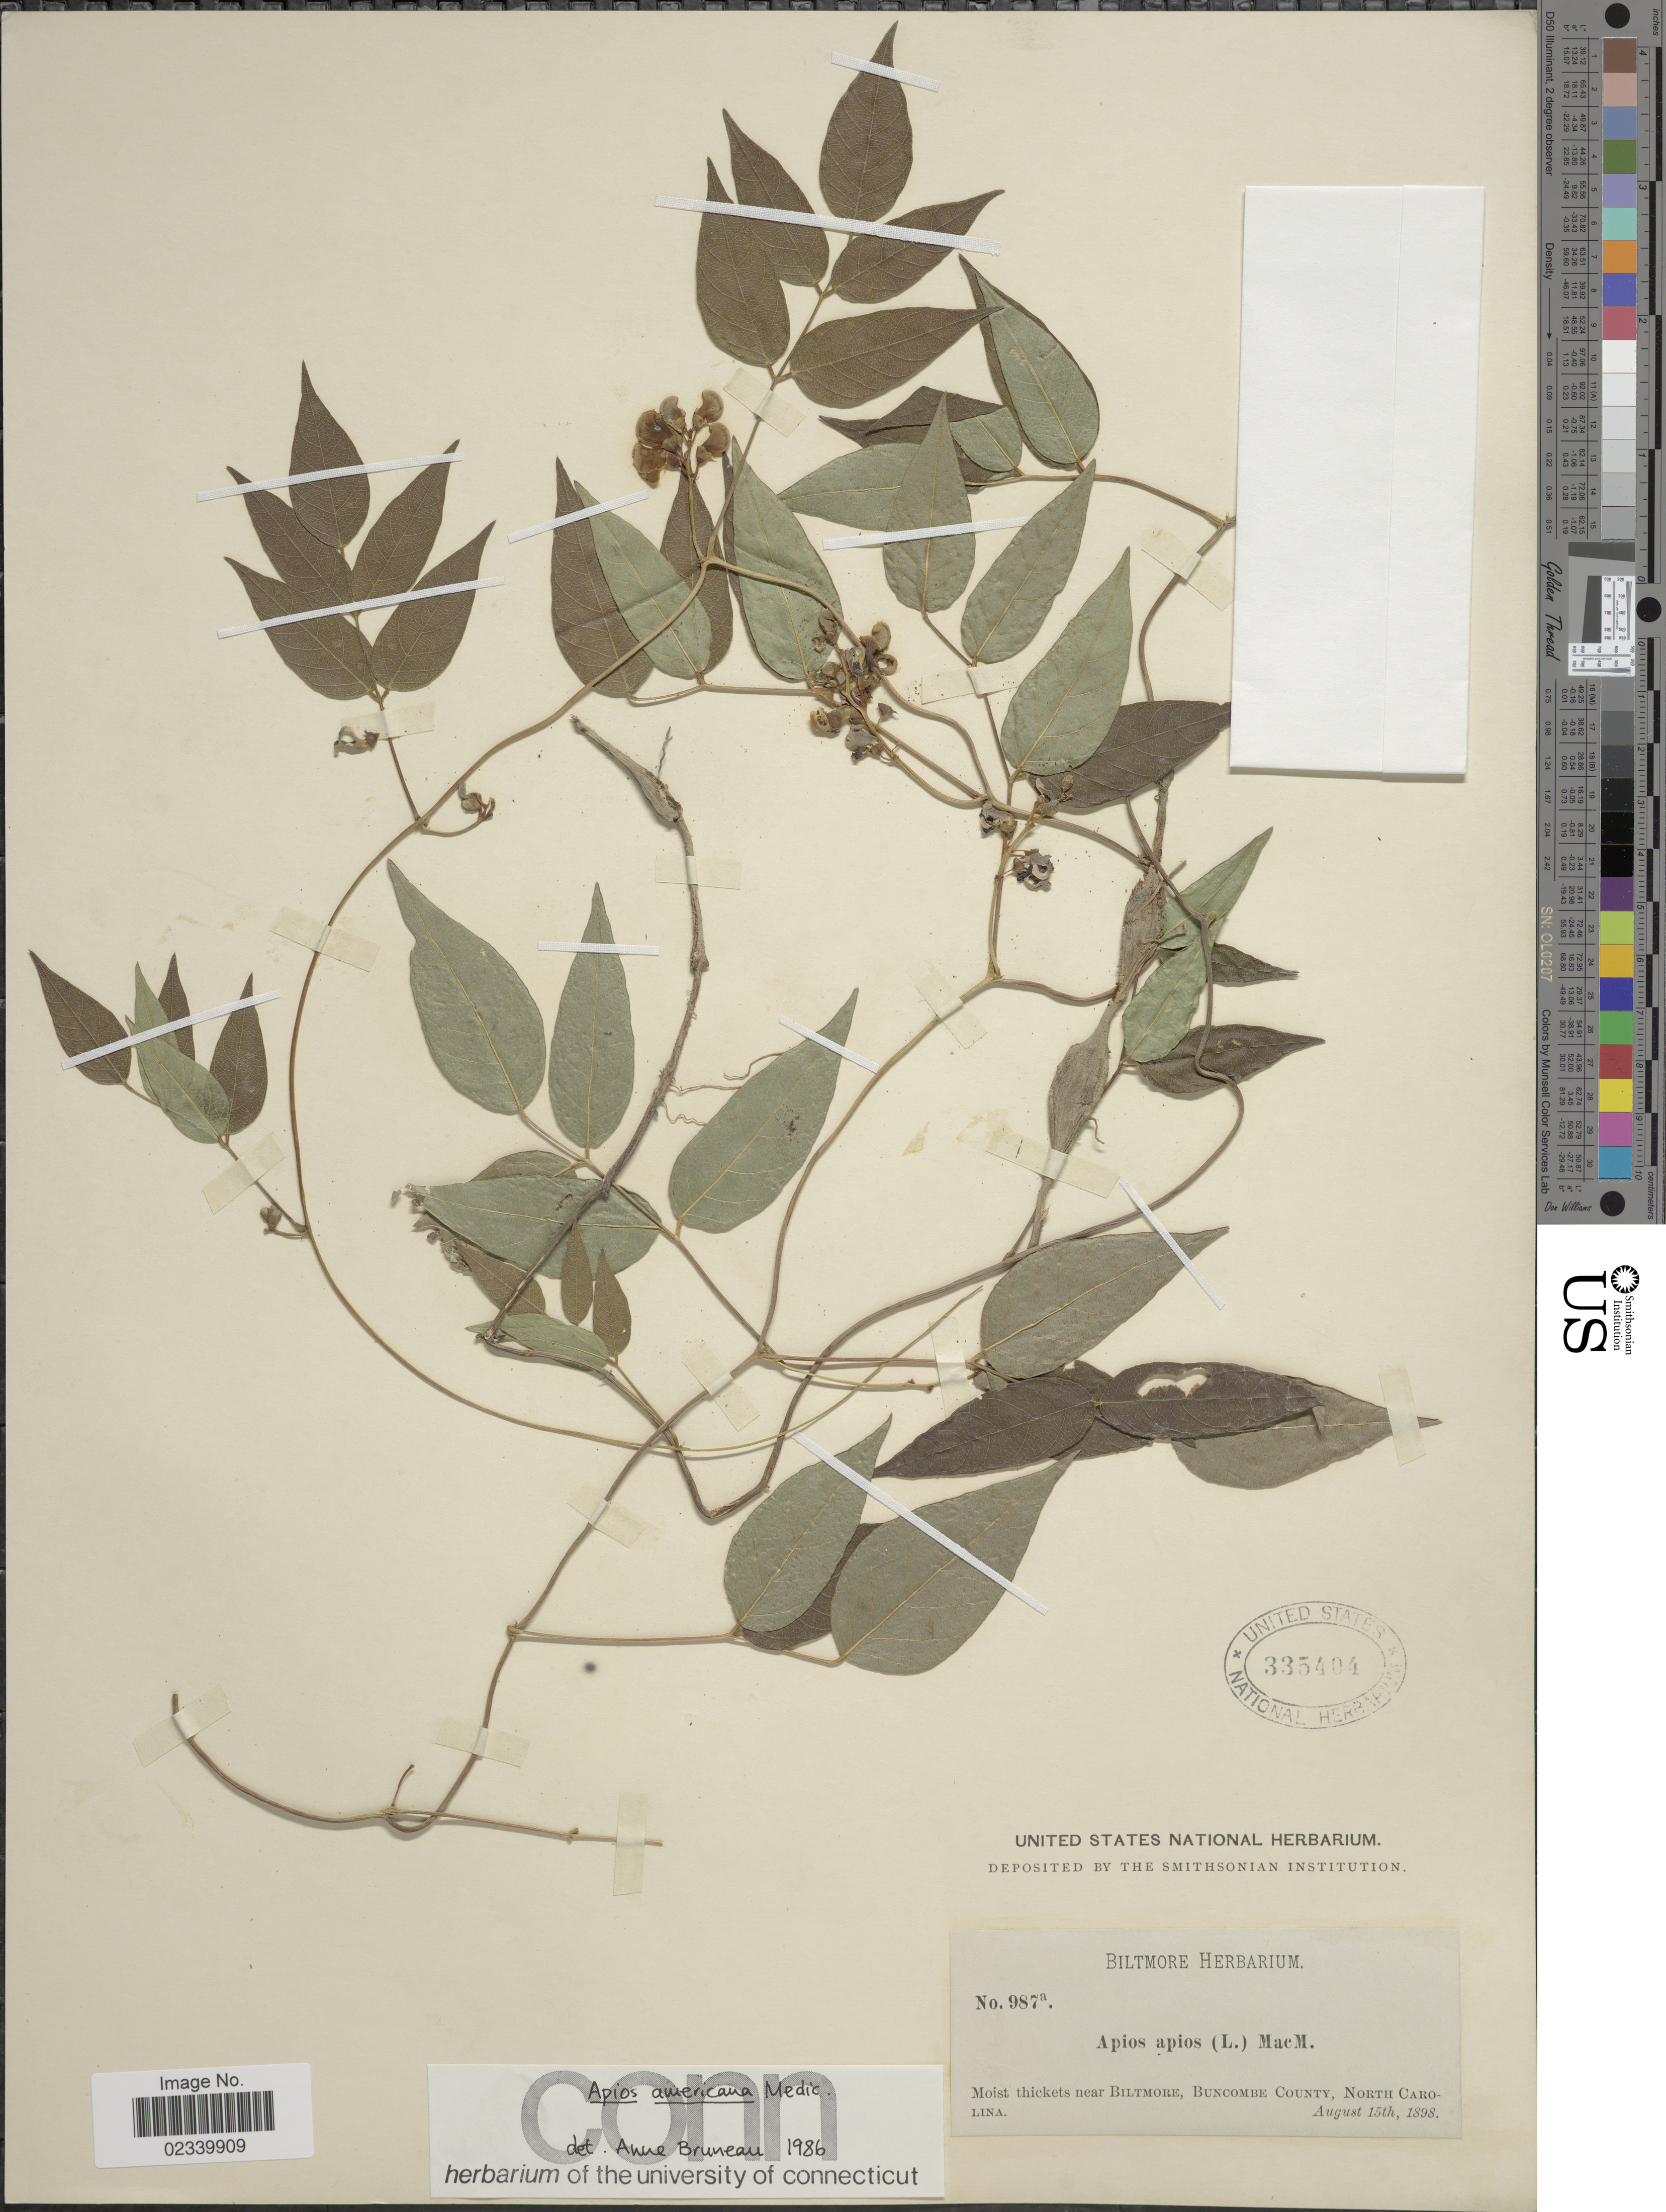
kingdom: Plantae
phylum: Tracheophyta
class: Magnoliopsida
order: Fabales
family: Fabaceae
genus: Apios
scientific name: Apios americana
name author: Medik.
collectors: ex herb. Biltmore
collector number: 987a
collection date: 1898-08-15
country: United States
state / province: North Carolina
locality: Moist thickets near Biltmore, Buncombe County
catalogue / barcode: US 335404